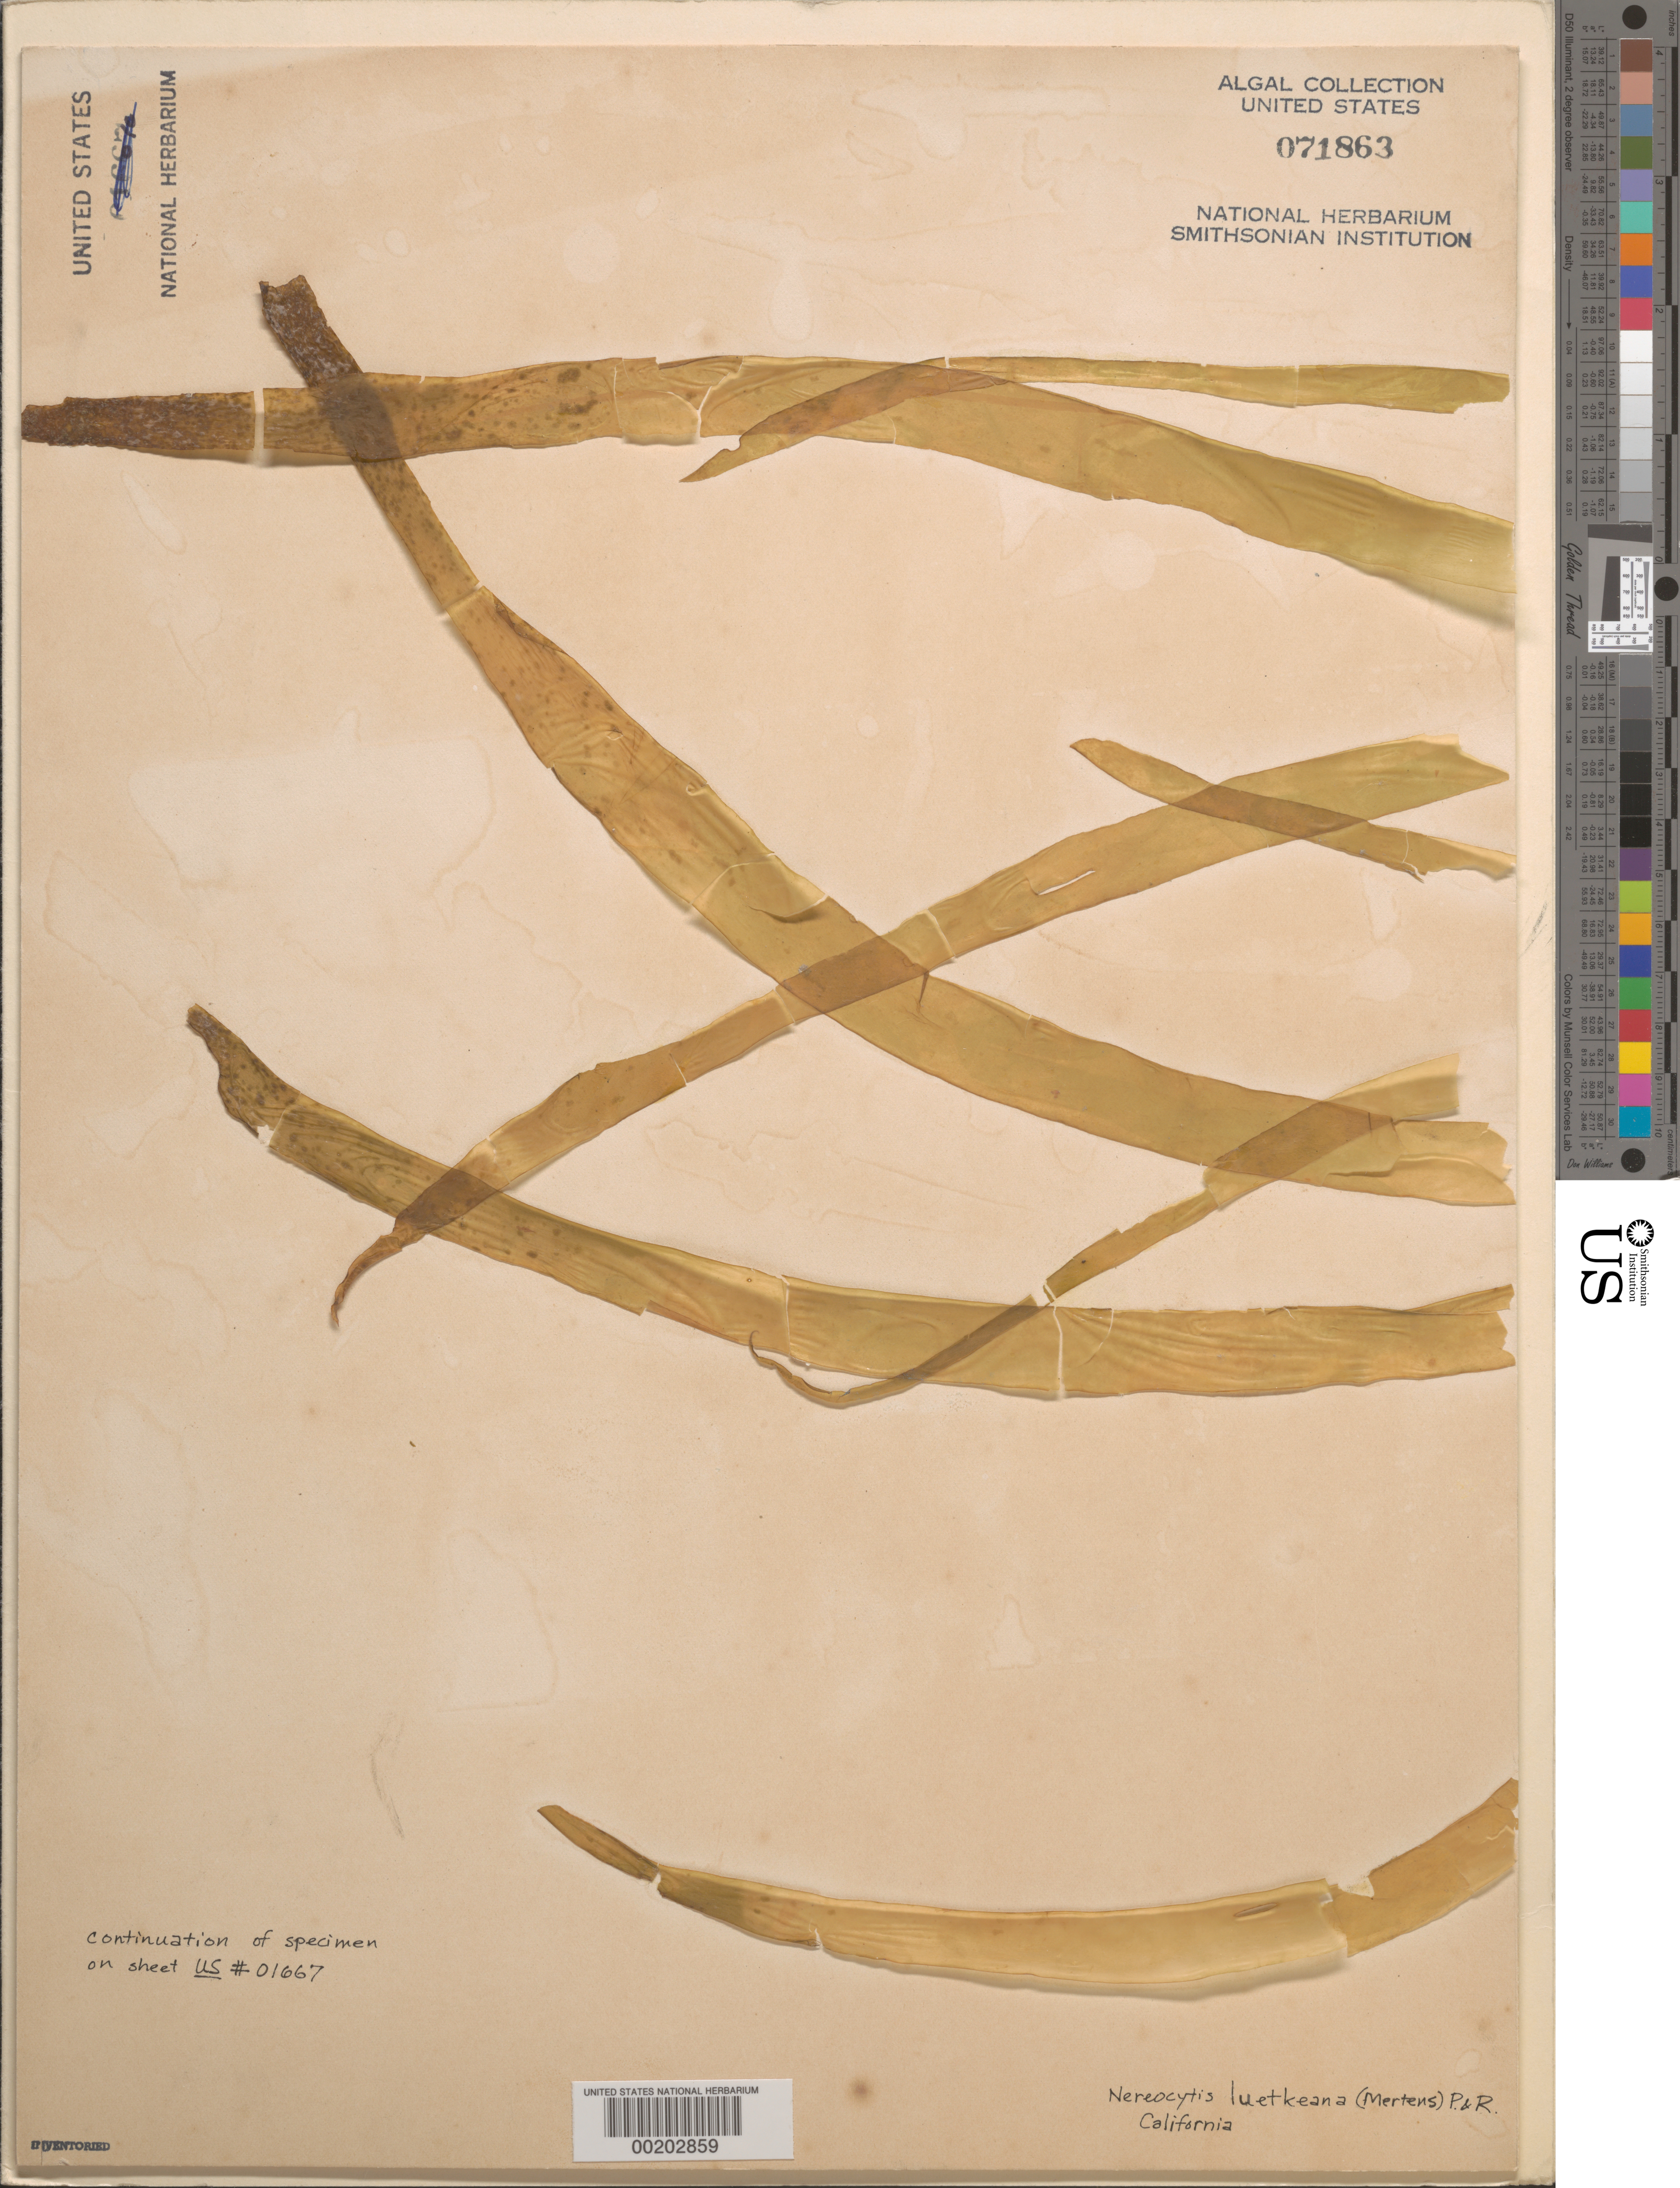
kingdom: Chromista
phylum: Ochrophyta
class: Phaeophyceae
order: Laminariales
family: Laminariaceae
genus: Nereocystis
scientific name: Nereocystis luetkeana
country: United States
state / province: California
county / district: San Diego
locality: False Bay, San Diego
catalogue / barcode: US 71863